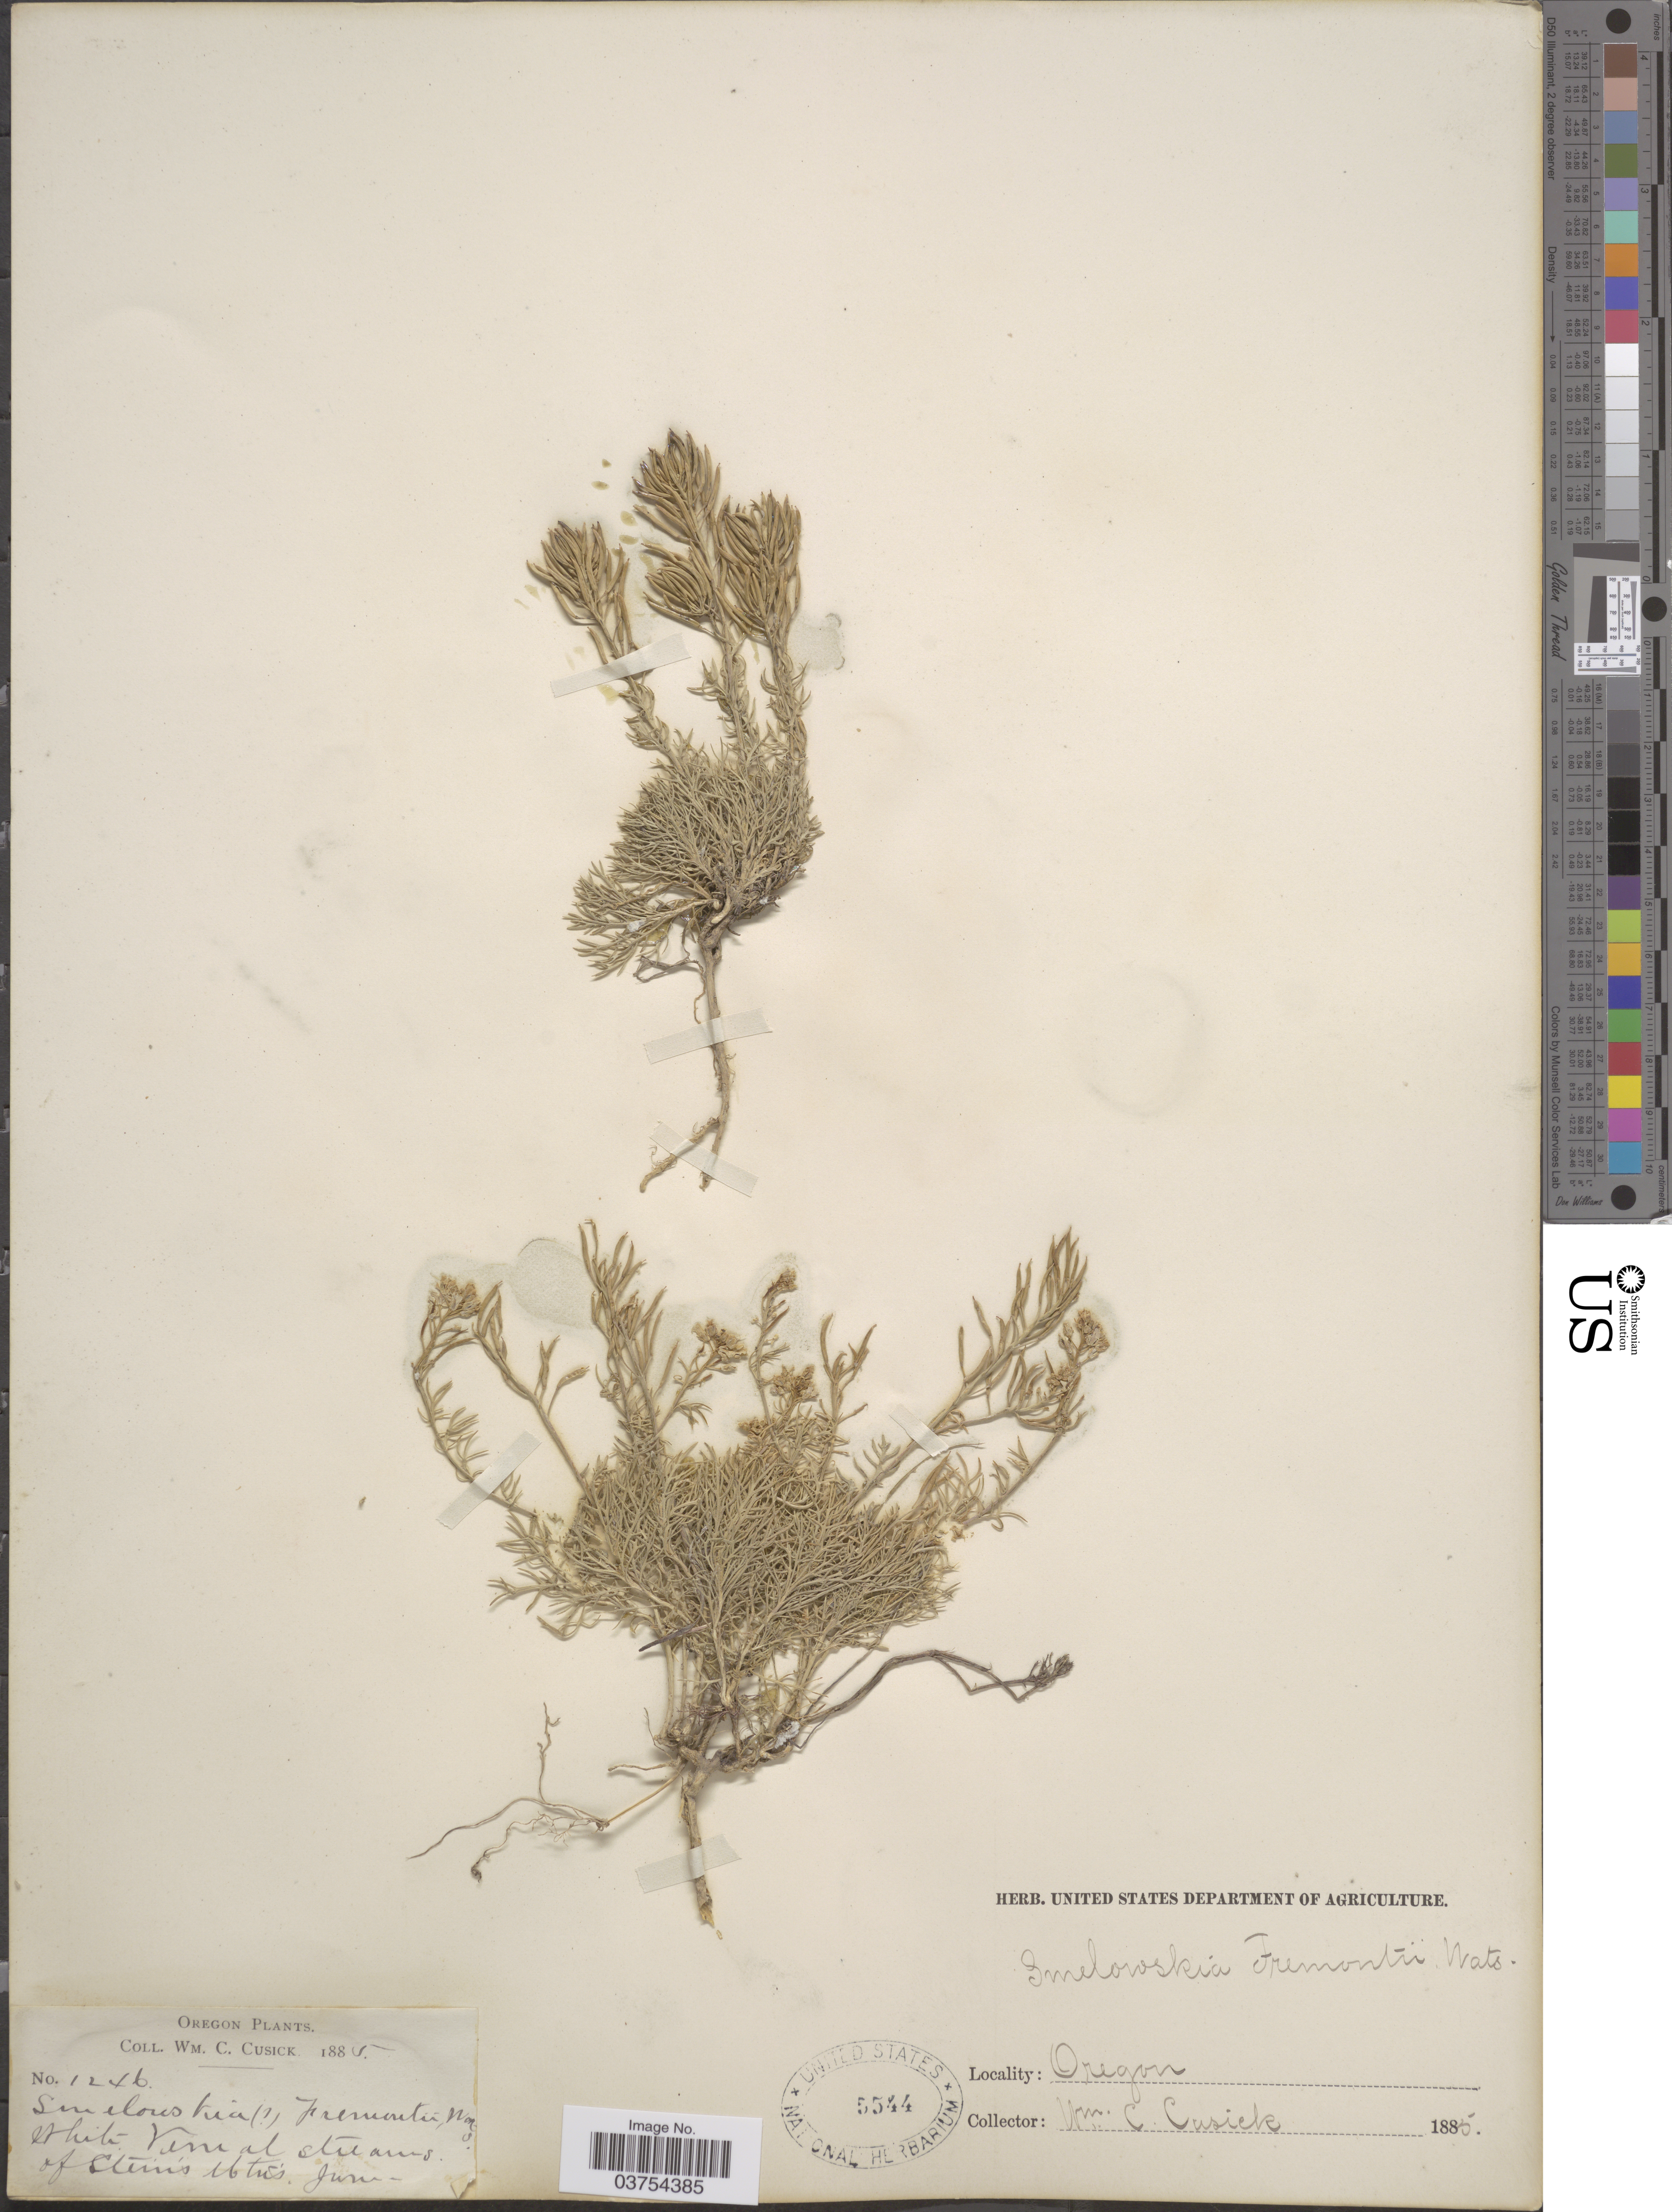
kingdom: Plantae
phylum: Tracheophyta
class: Magnoliopsida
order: Brassicales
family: Brassicaceae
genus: Smelowskia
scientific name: Smelowskia fremontii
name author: S. Watson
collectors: W. C. Cusick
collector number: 1246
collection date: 1885-06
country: United States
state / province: Oregon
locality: Vernal streams of Steins Mtns. [Steens Mtns.]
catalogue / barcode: US 5544